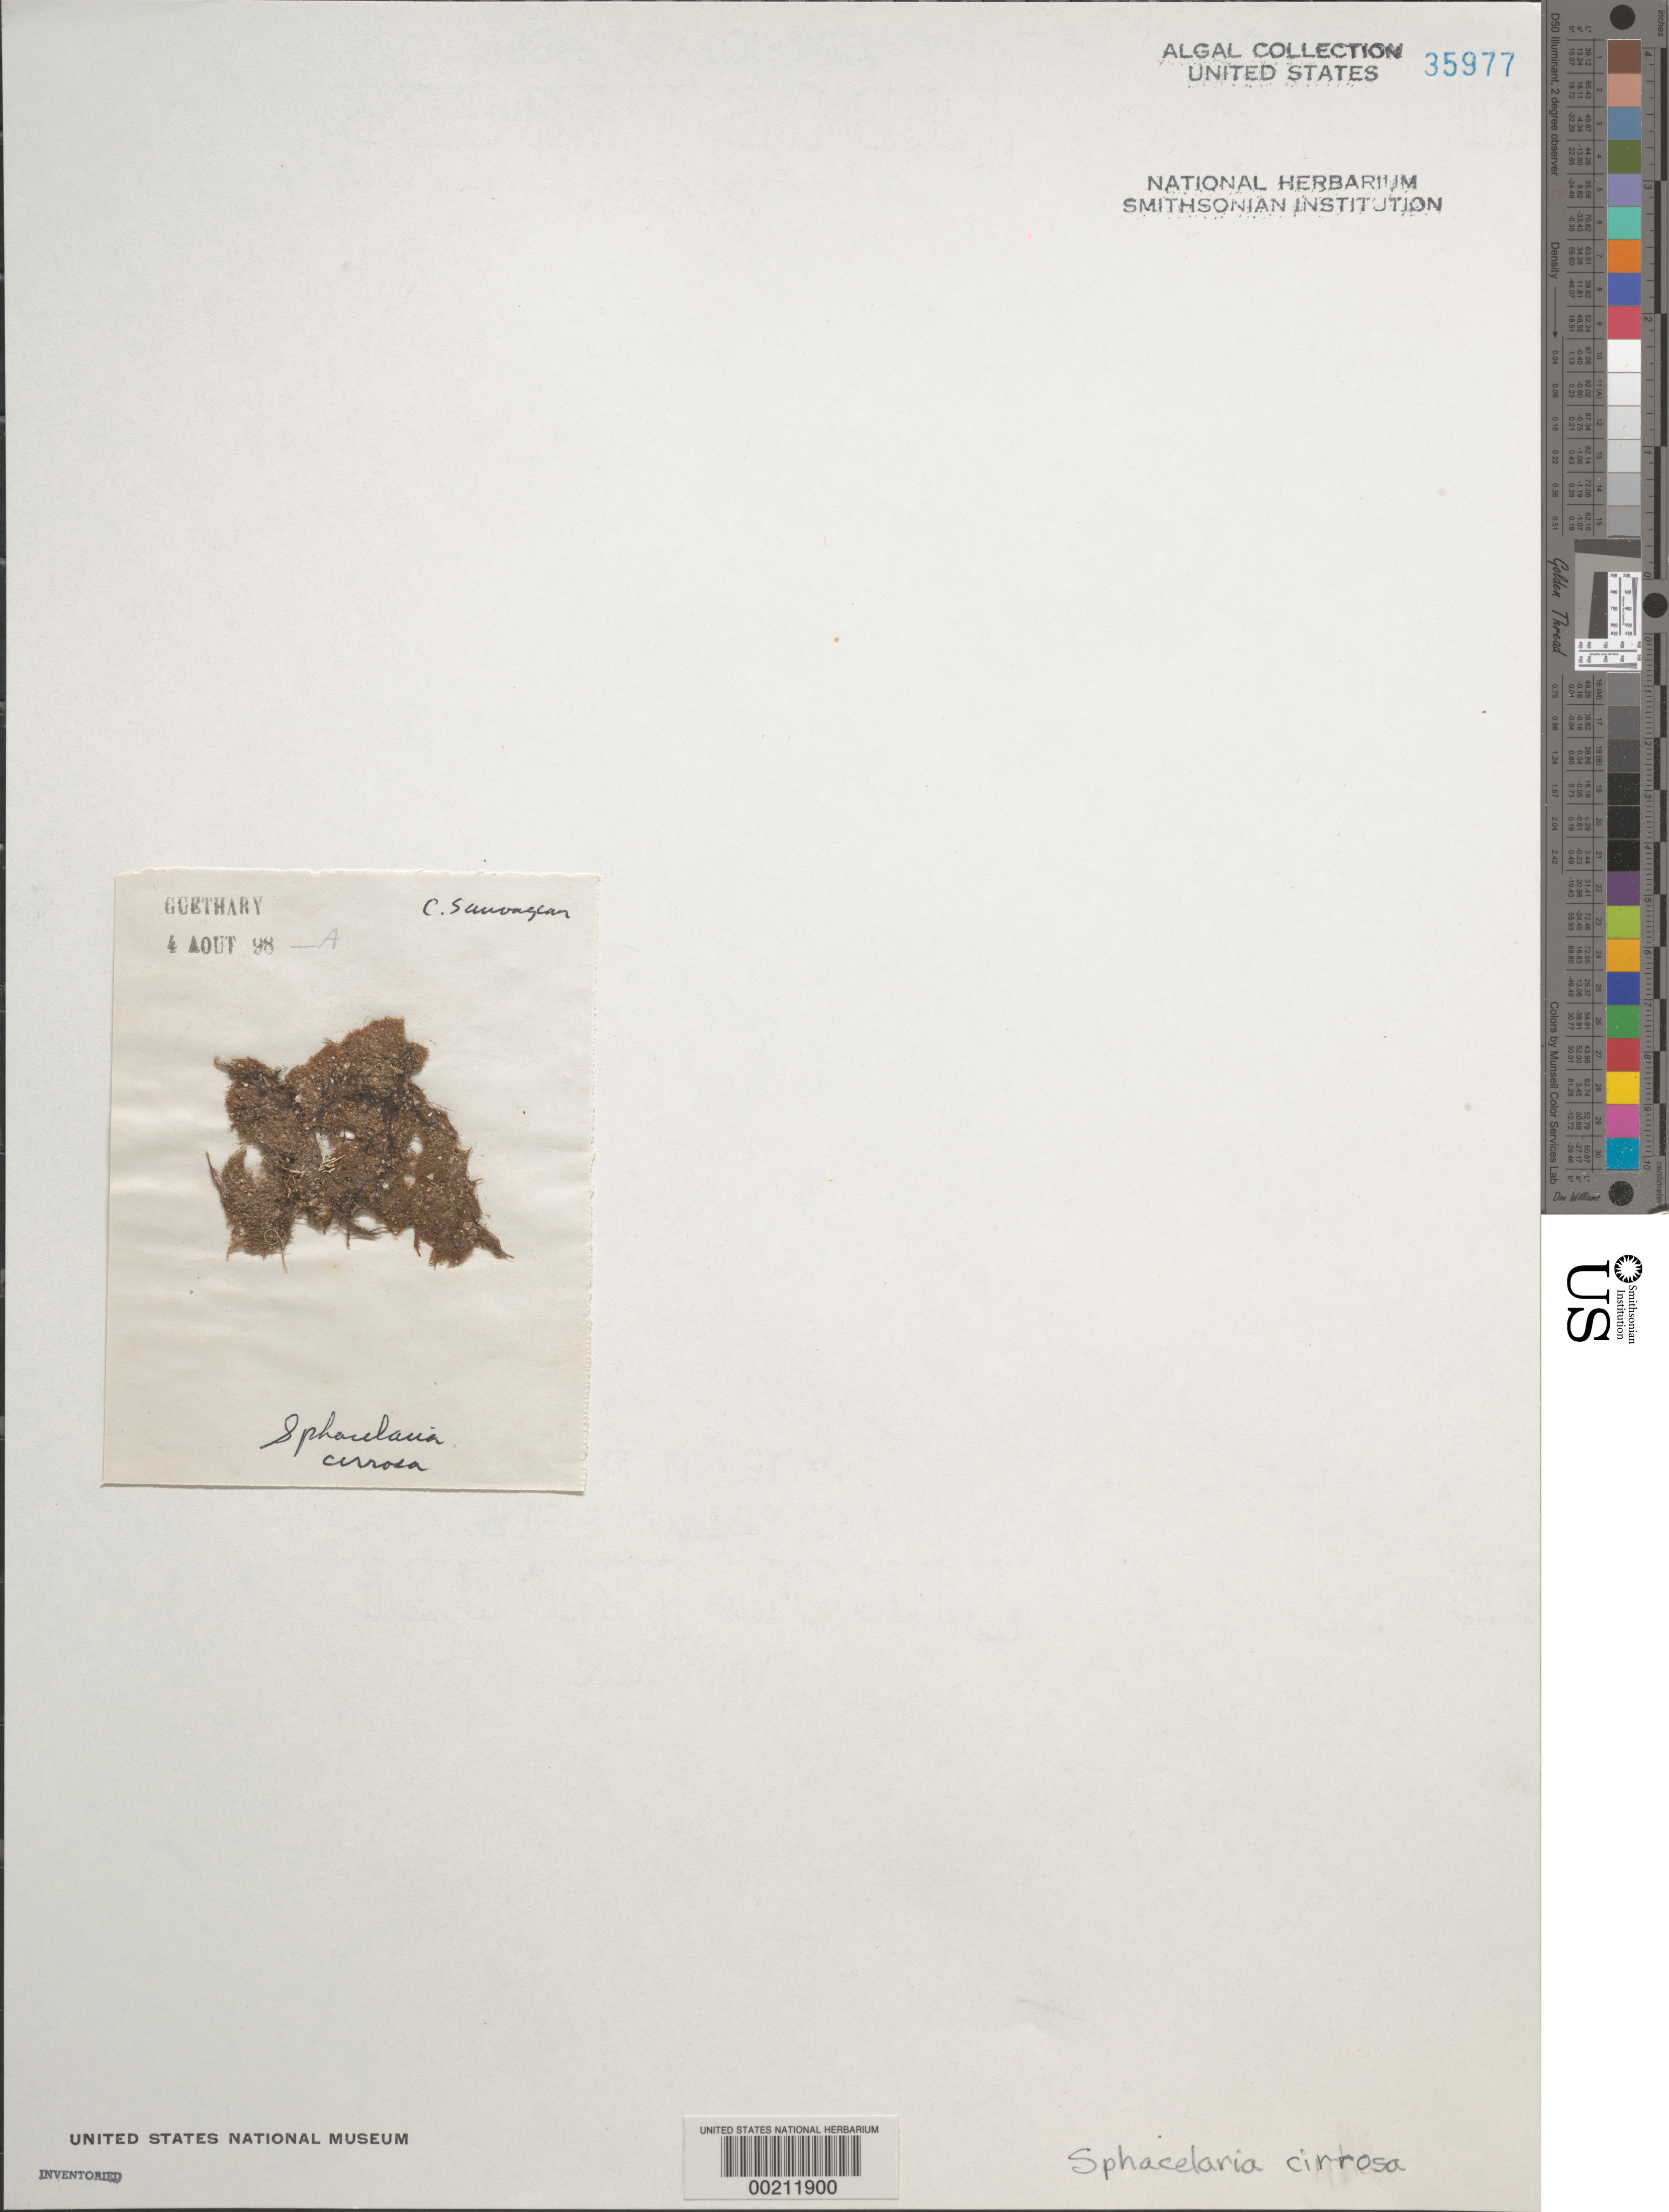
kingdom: Chromista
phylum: Ochrophyta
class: Phaeophyceae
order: Sphacelariales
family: Sphacelariaceae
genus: Sphacelaria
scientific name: Sphacelaria cirrosa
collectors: C. F. Sauvageau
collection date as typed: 04 Aug 1898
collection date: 1898-08-04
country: France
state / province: Nouvelle-Aquitaine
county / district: Pyrénées-Atlantiques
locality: Guethary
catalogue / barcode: US 35977